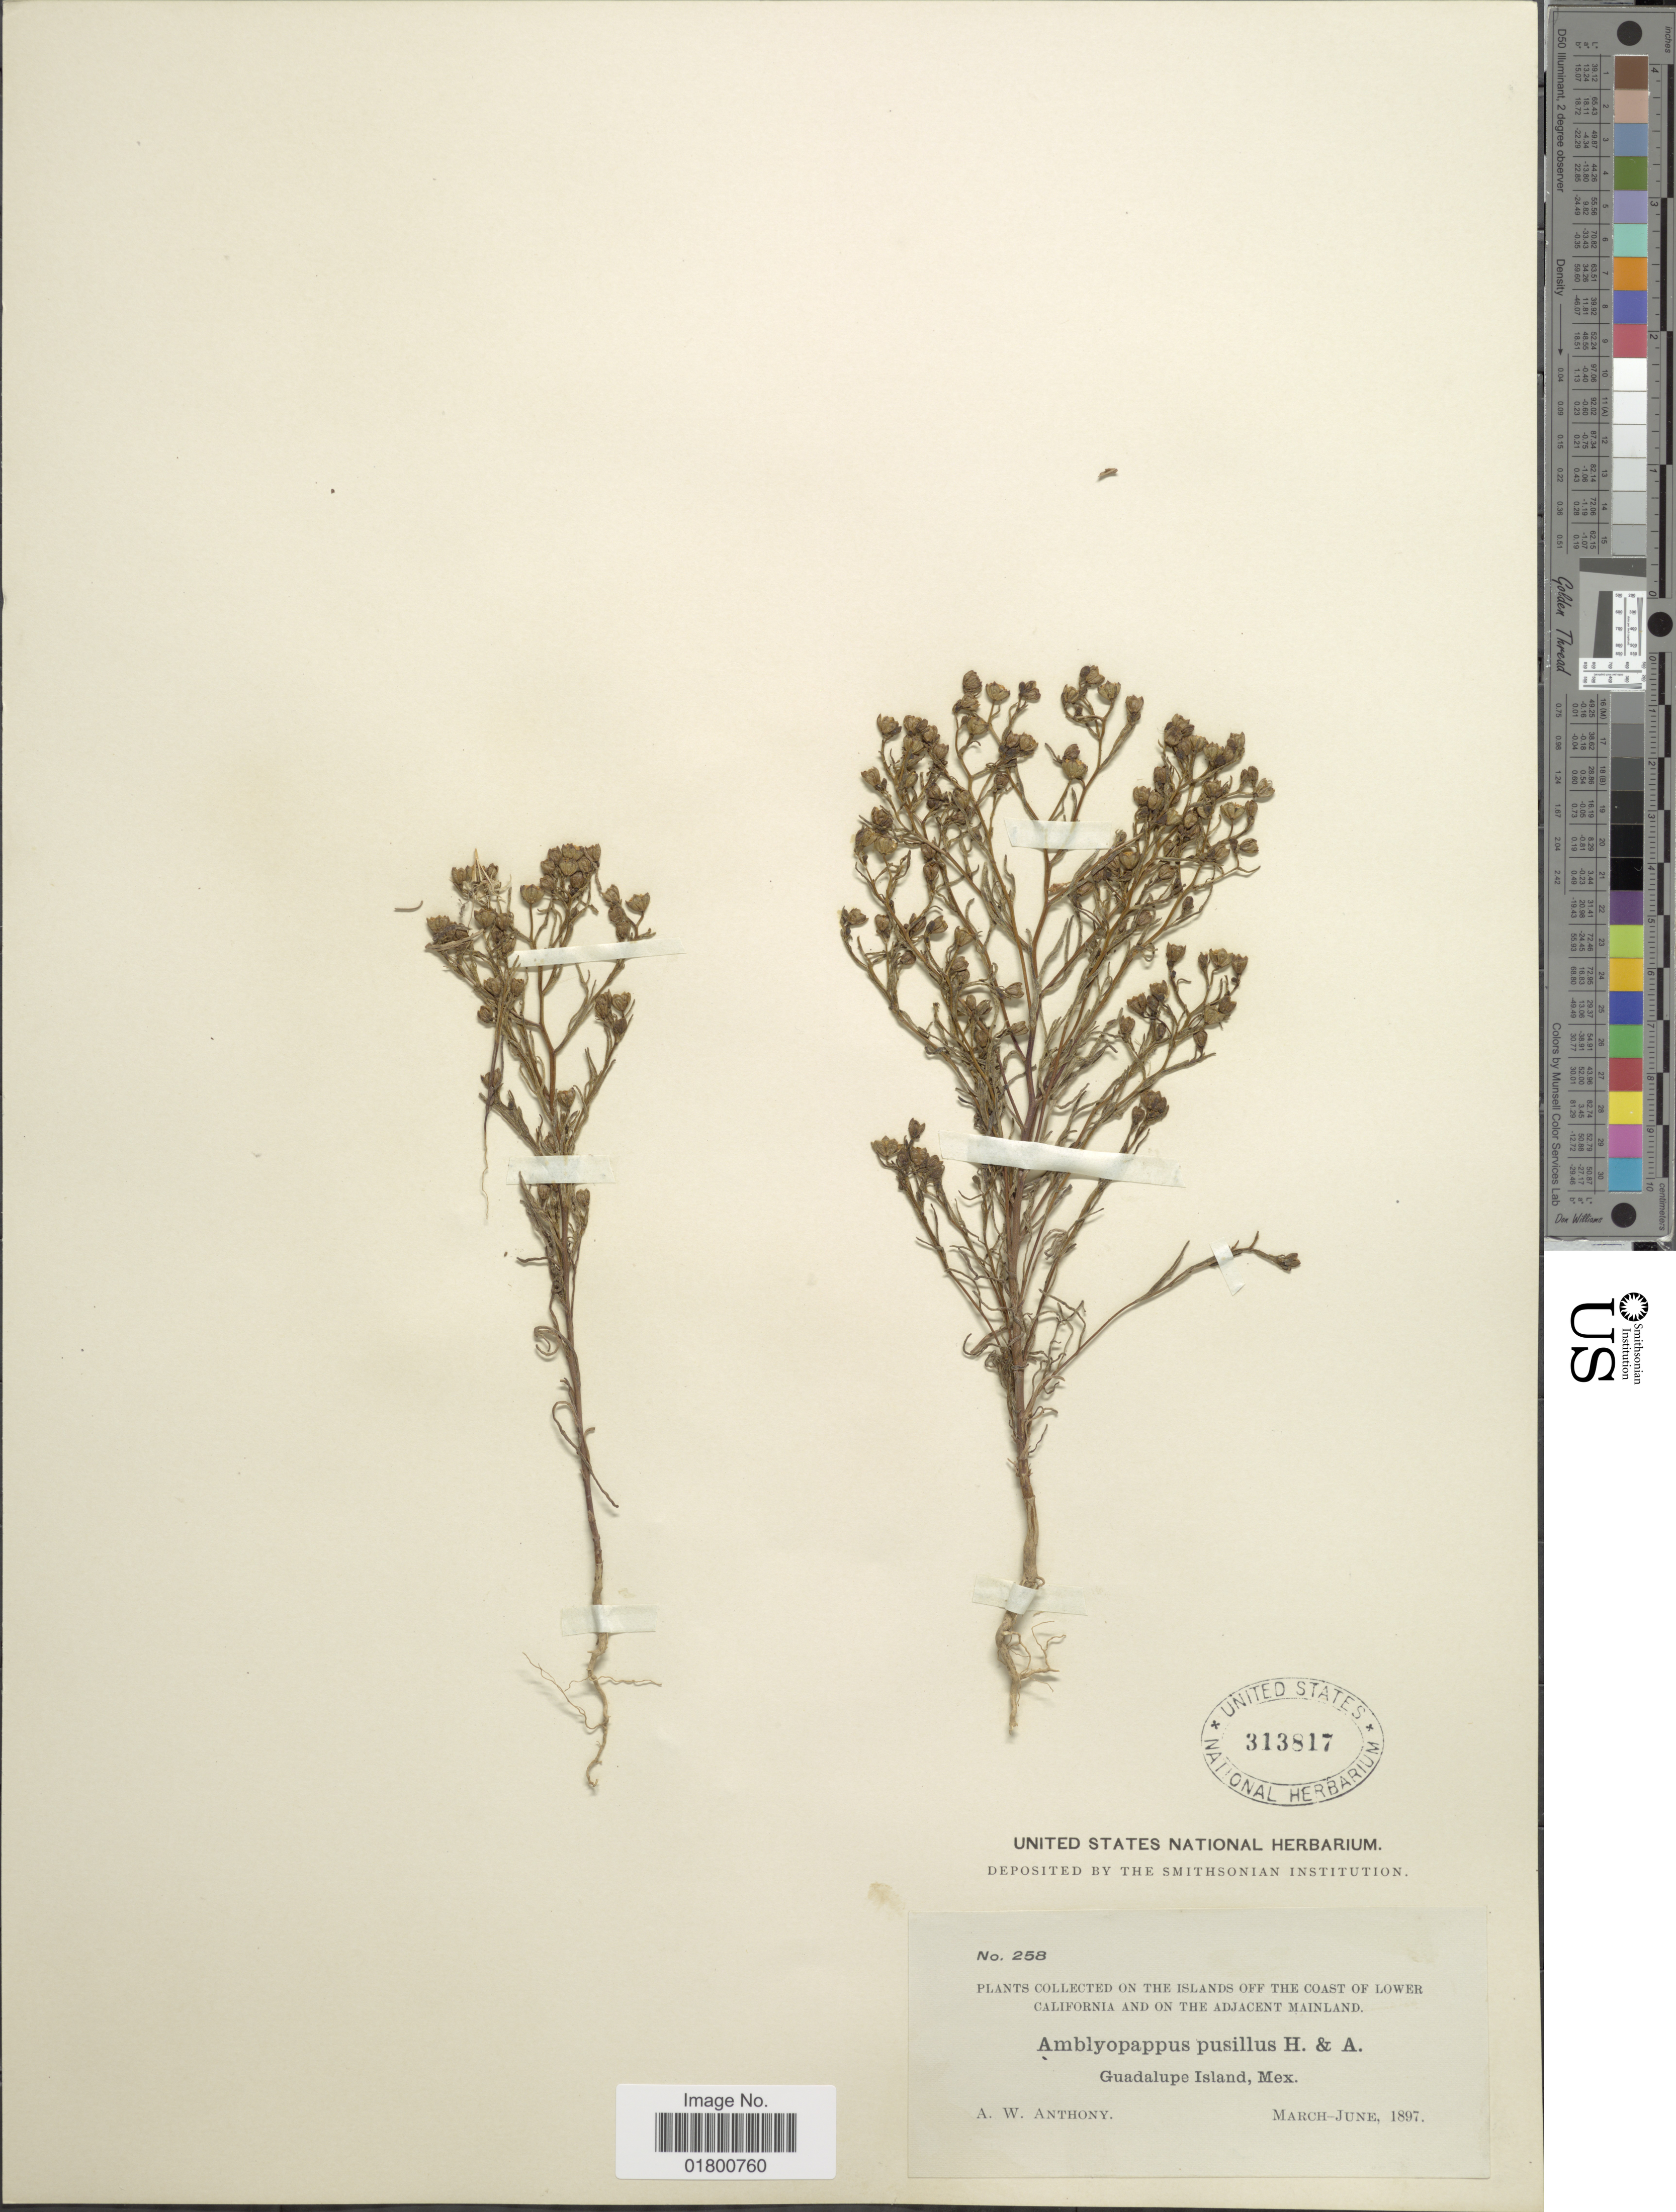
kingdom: Plantae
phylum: Tracheophyta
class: Magnoliopsida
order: Asterales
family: Asteraceae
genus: Amblyopappus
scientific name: Amblyopappus pusillus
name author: Hook. & Arn.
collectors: A. W. Anthony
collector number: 258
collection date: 1897-03/1897-06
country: Mexico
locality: On the Islands off the Coast of Lower California and on the Adjacent Mainland, Guadalupe Island, Mex.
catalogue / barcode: US 313817